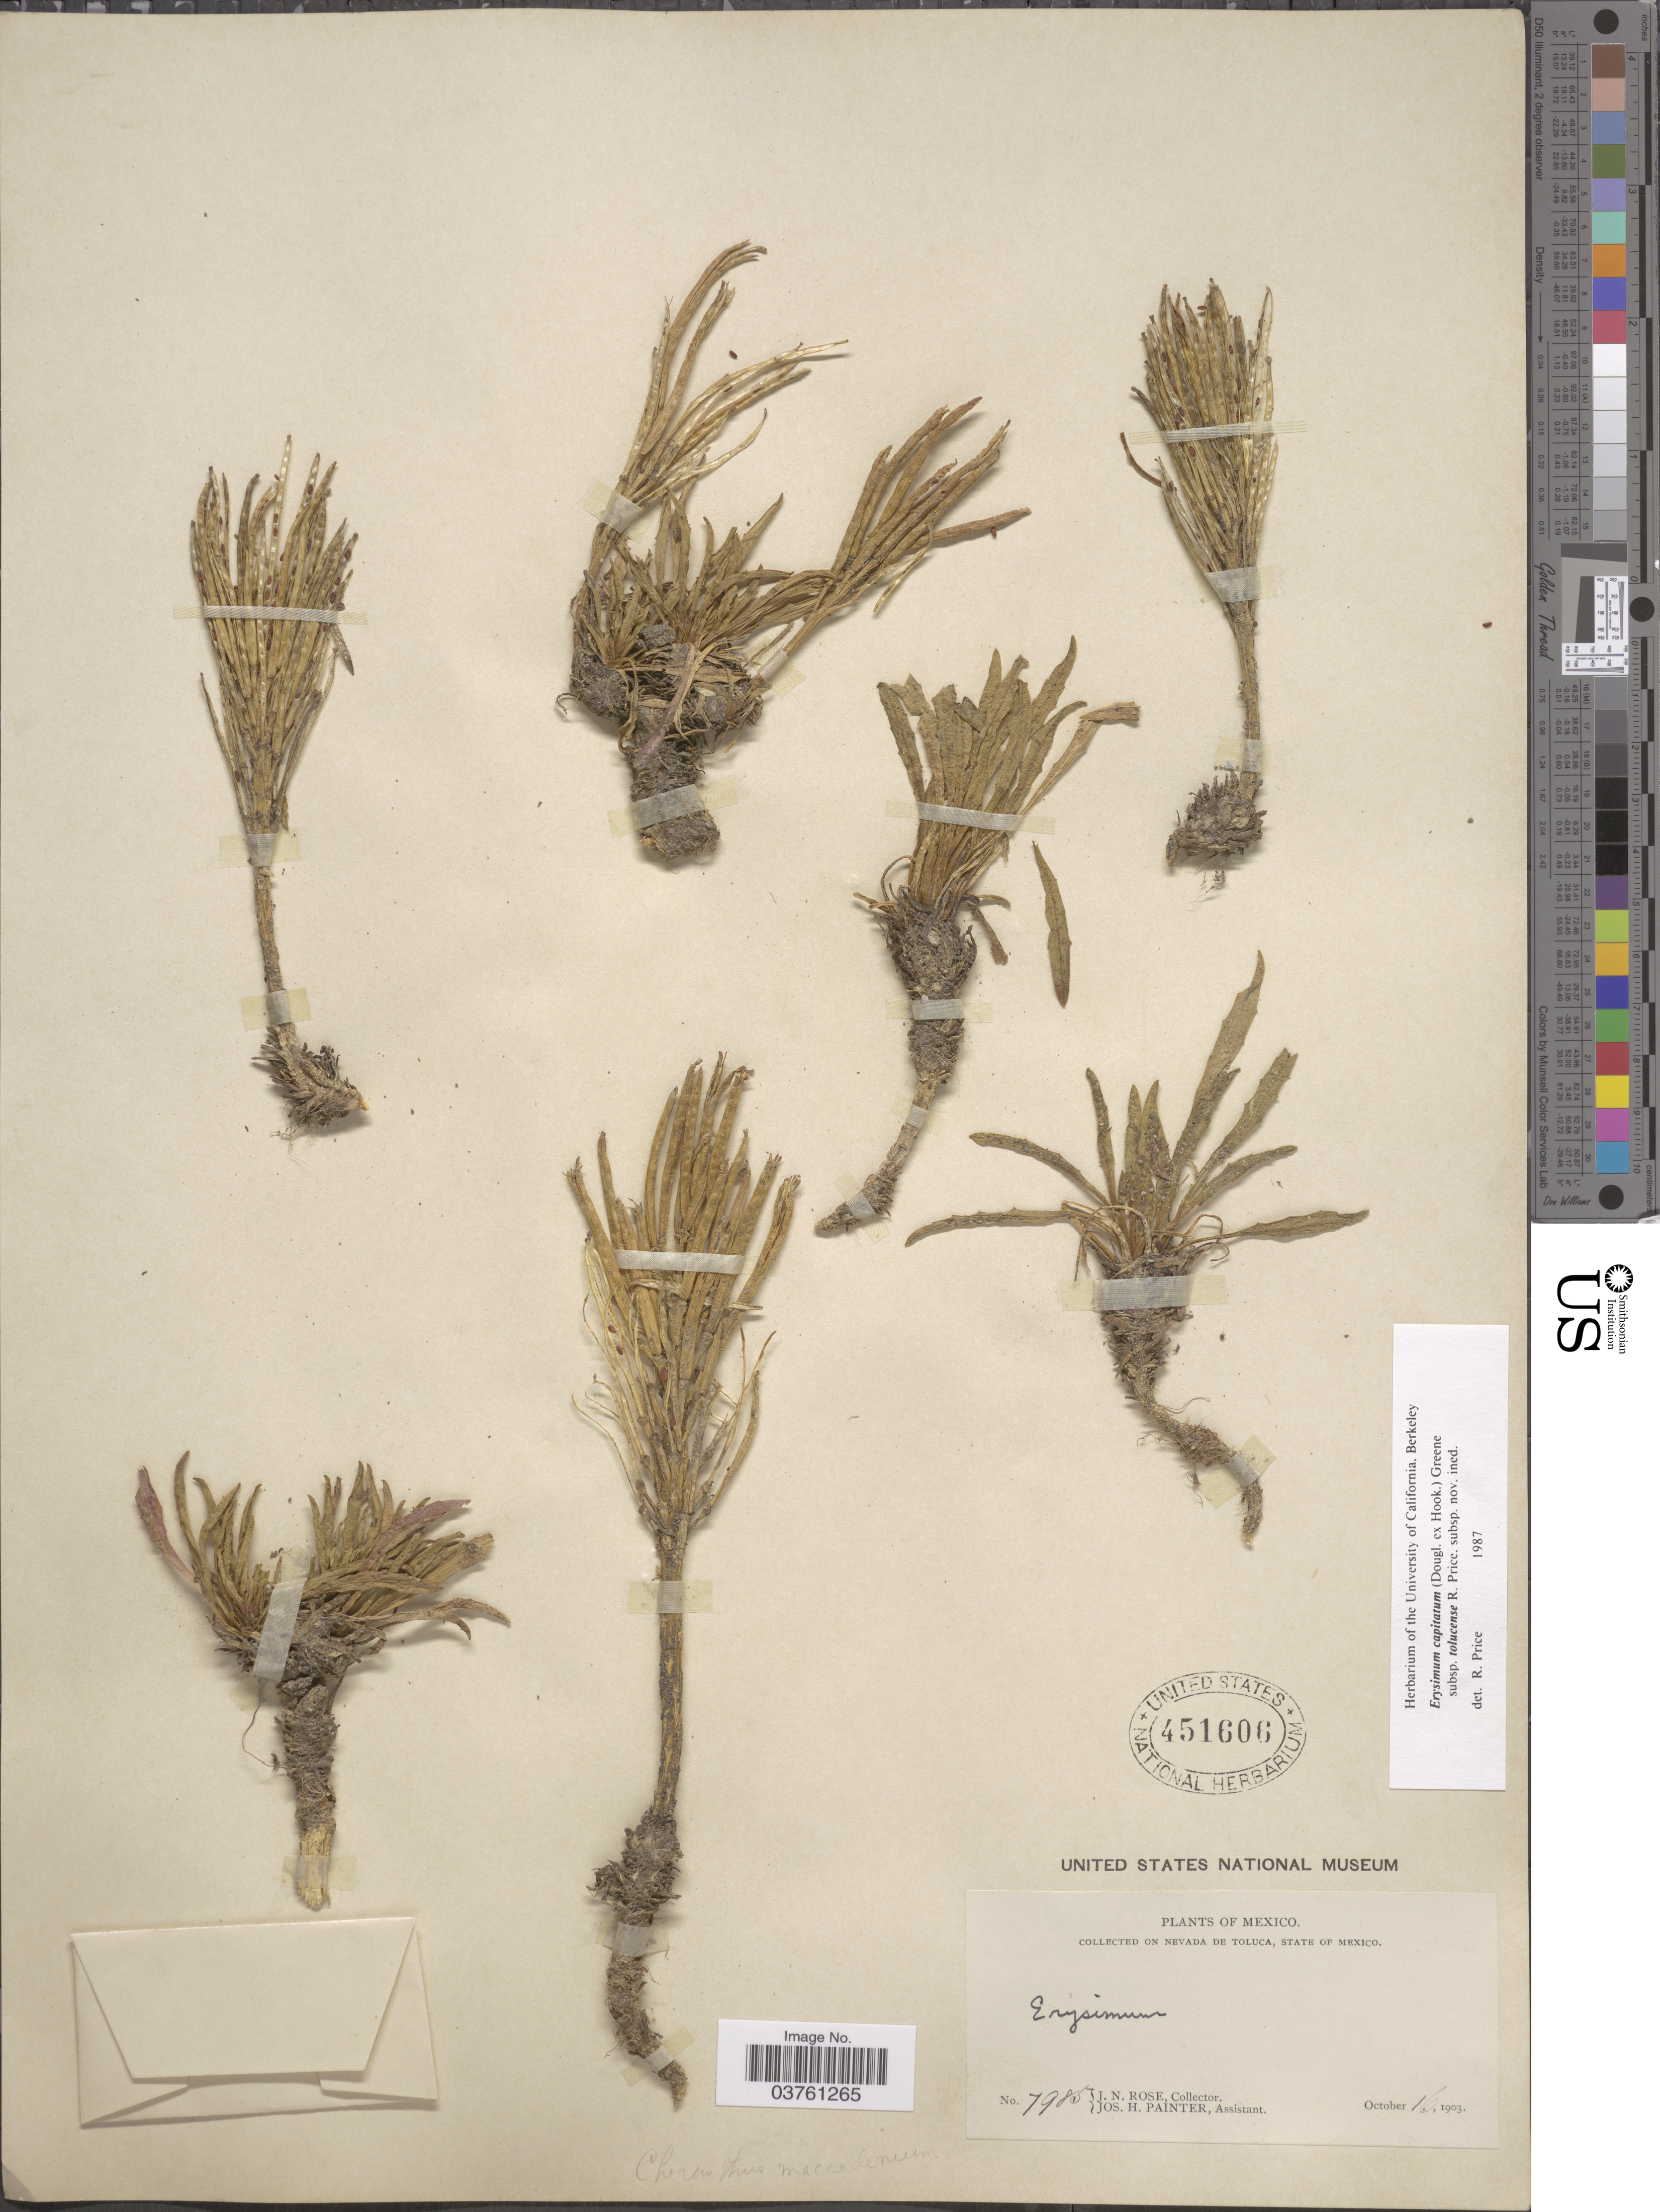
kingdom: Plantae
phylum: Tracheophyta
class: Magnoliopsida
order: Brassicales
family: Brassicaceae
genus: Erysimum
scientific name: Erysimum capitatum subsp. tolucense R.A. Price subsp. nov. ined.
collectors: J. N. Rose & J. H. Painter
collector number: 7985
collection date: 1903-10-16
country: Mexico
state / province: México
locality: On Nevada de Toluca.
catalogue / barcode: US 451606